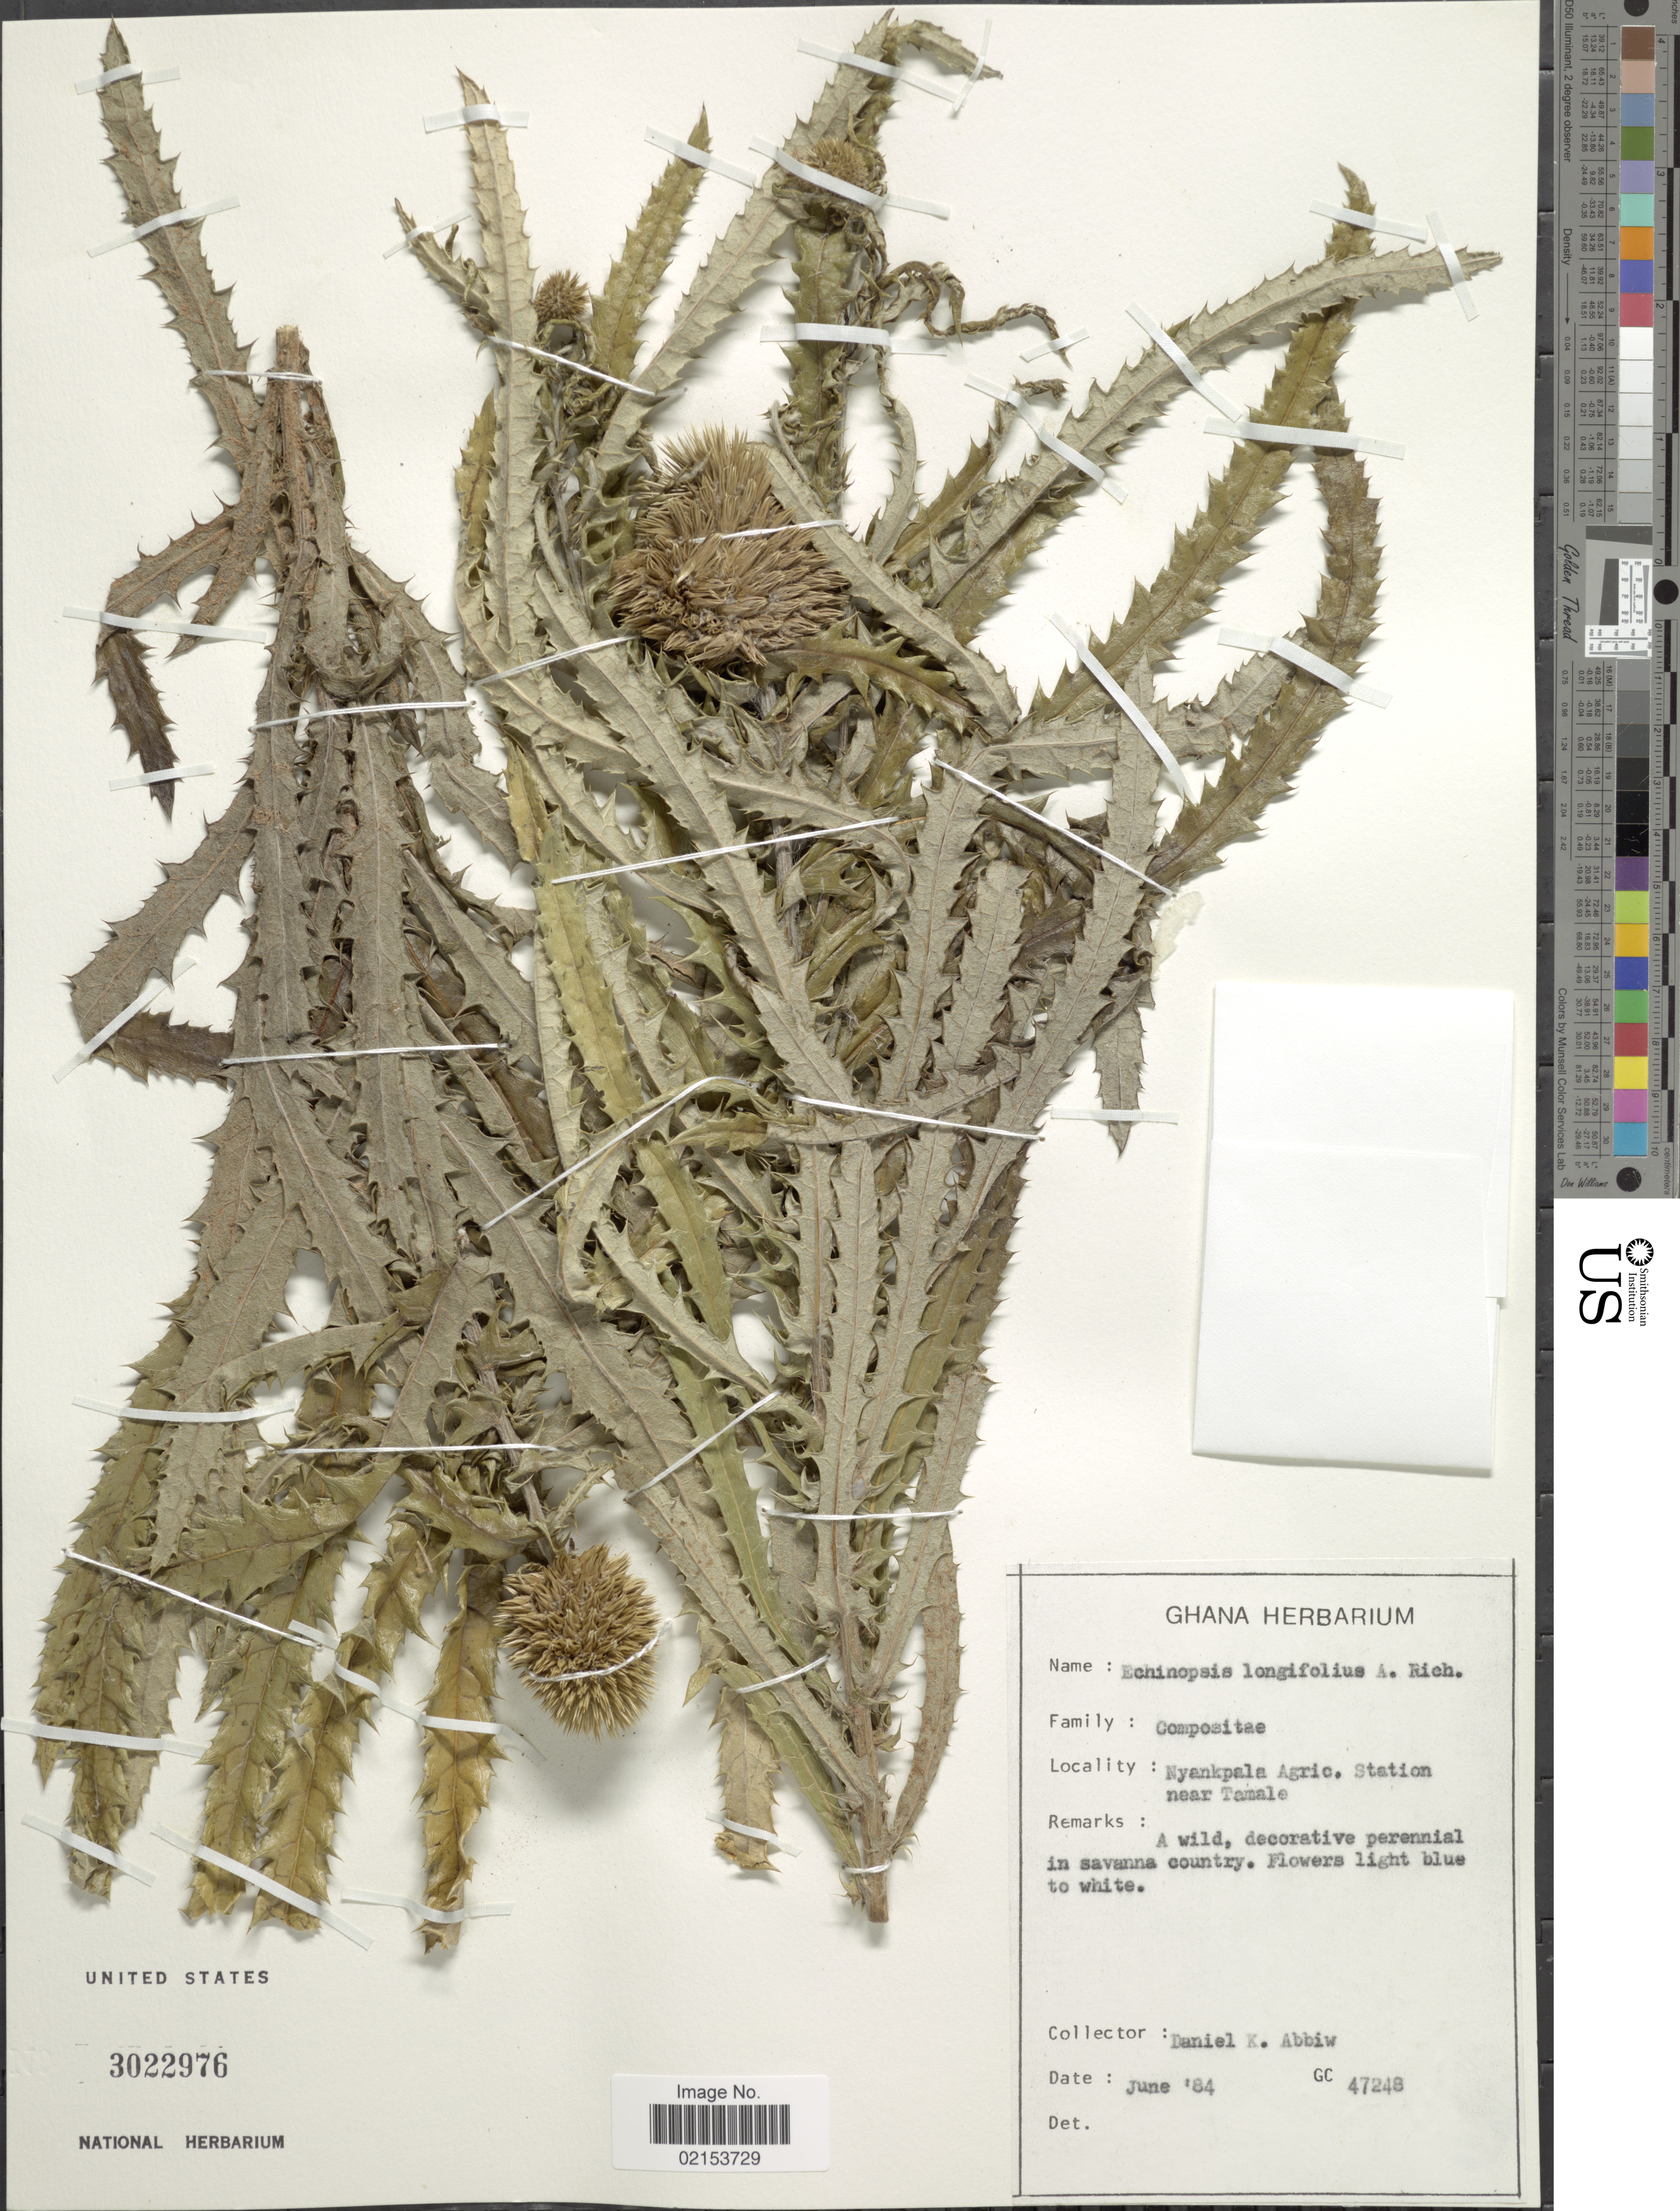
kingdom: Plantae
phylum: Tracheophyta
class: Magnoliopsida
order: Asterales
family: Asteraceae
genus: Echinops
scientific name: Echinops longifolius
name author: A. Rich.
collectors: D. K. Abbiw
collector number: GC 47248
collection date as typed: Transcribed d/m/y: /6/84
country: Ghana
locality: Nyankpala Agric. Station near Tamale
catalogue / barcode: US 3022976